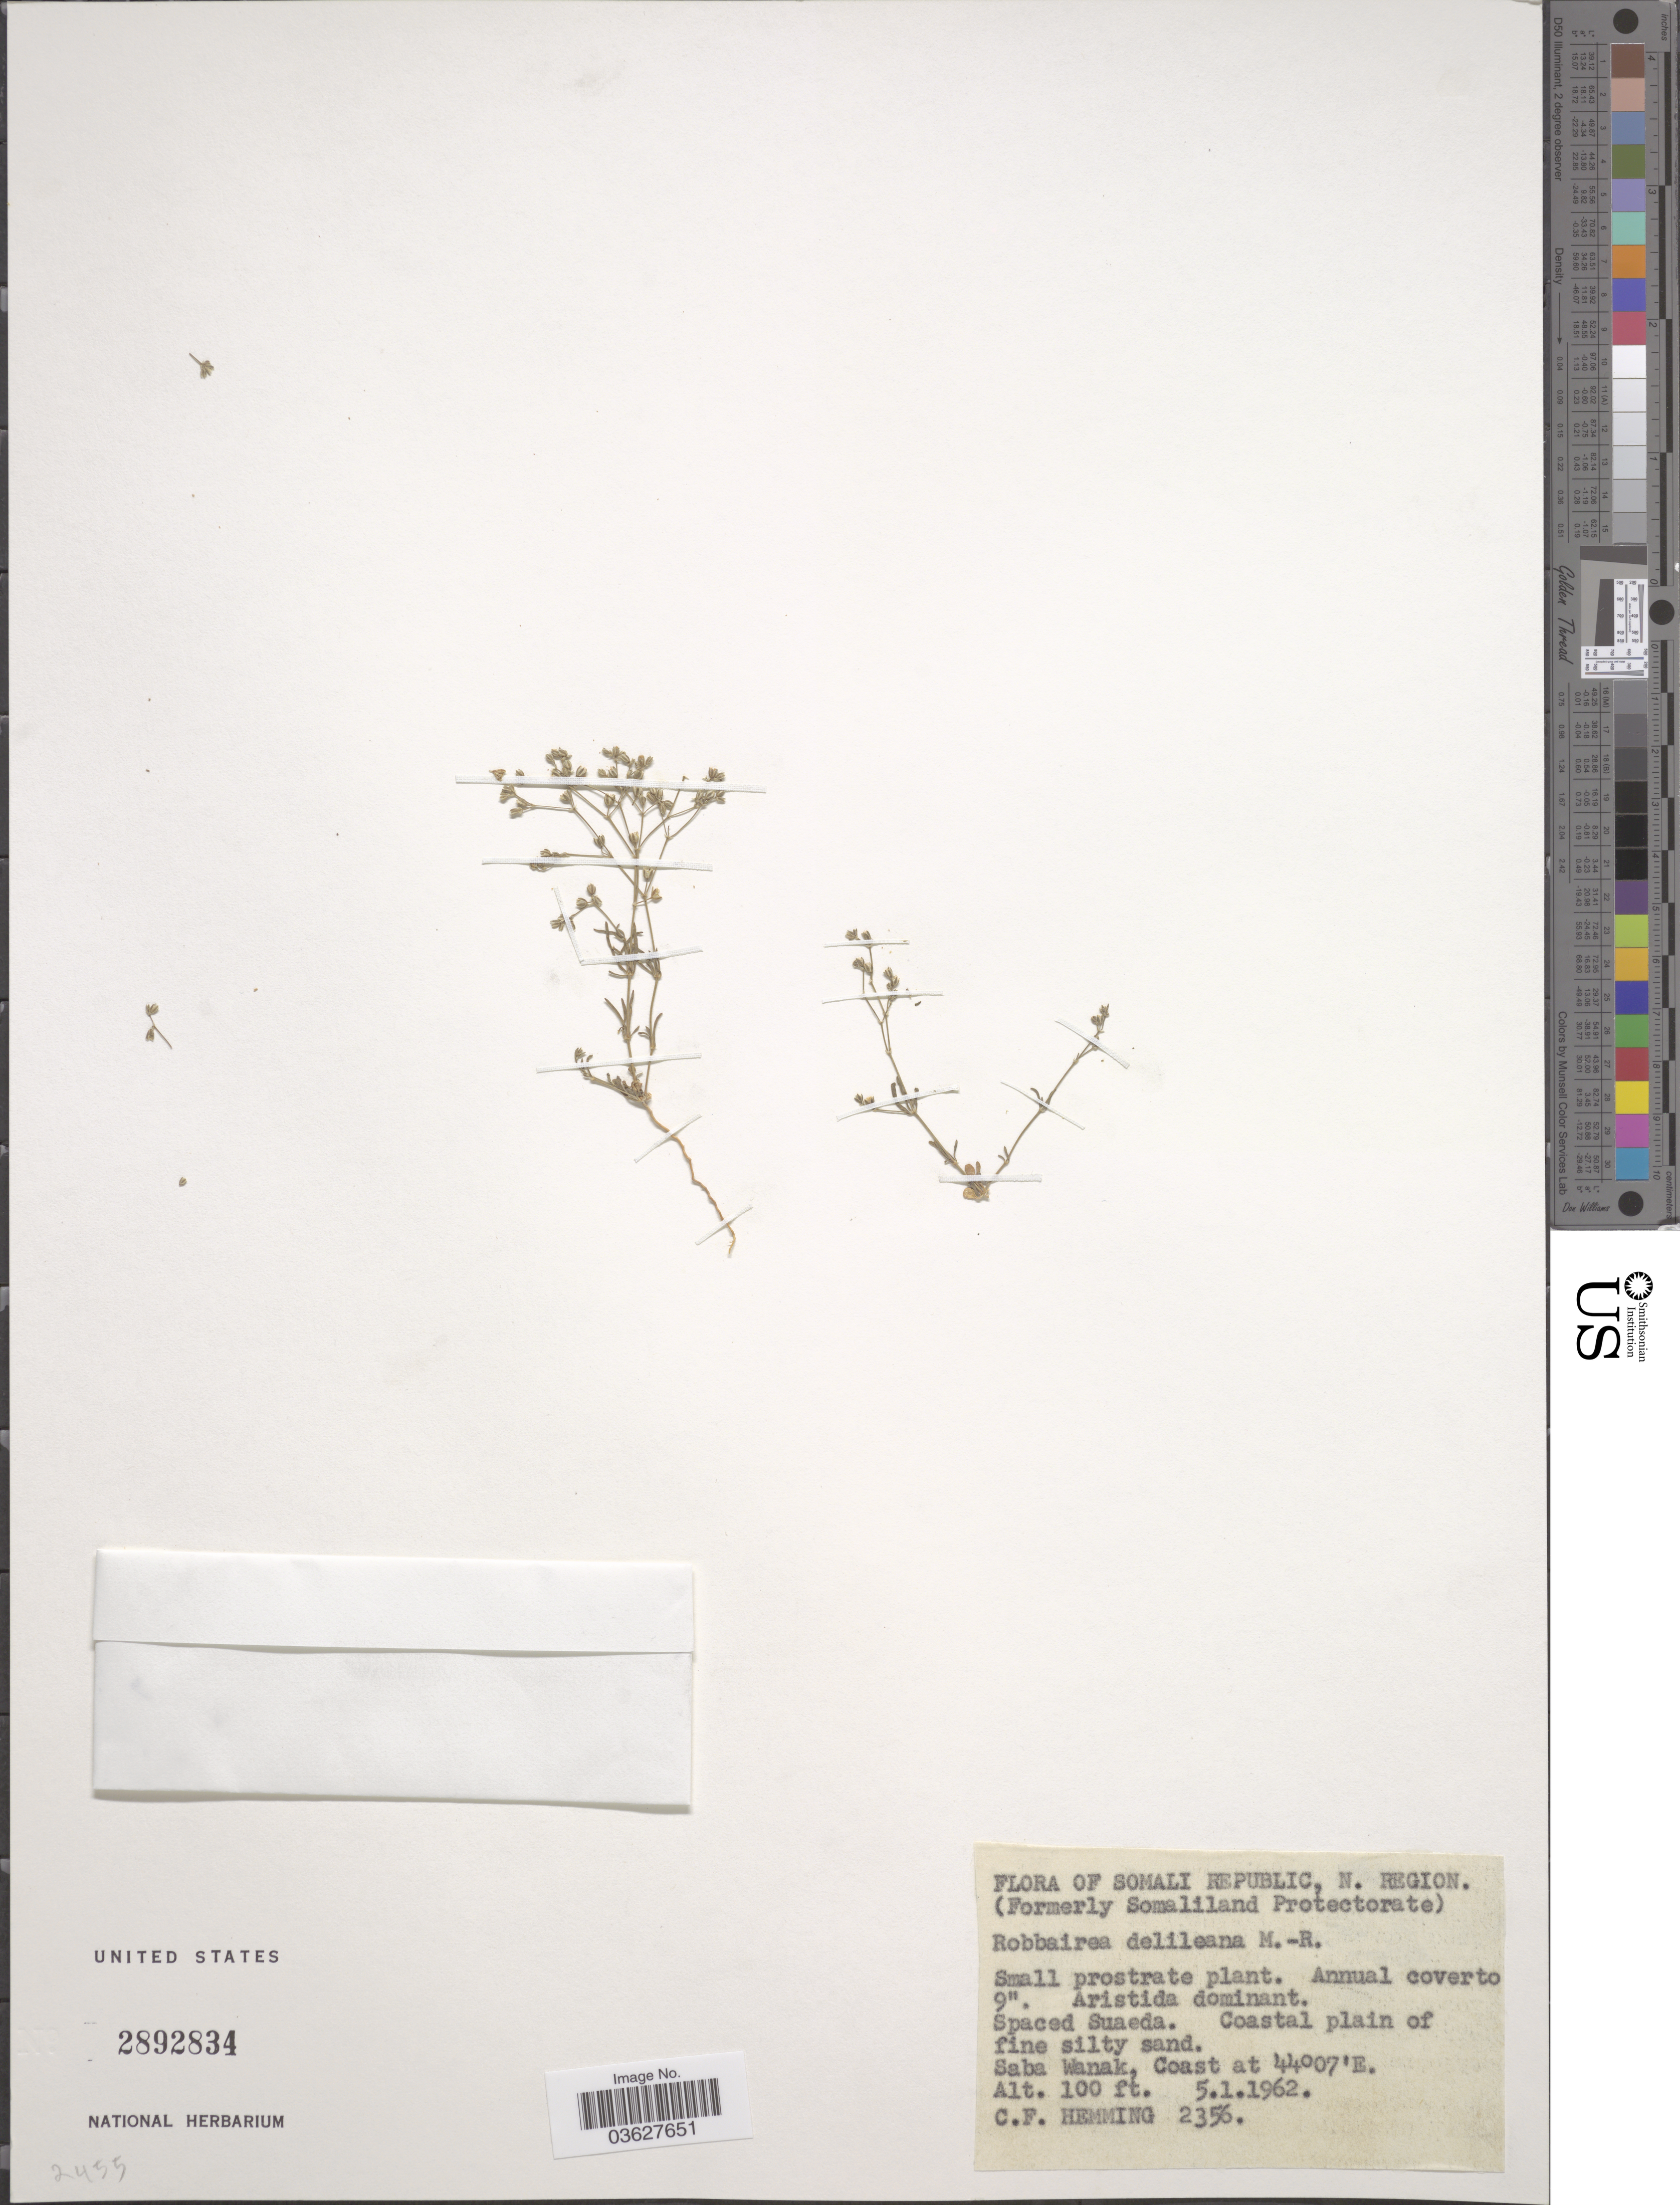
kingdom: Plantae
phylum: Tracheophyta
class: Magnoliopsida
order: Caryophyllales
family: Caryophyllaceae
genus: Polycarpaea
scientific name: Polycarpaea robbairea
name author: (Kuntze) Greuter & Burdet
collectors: C. Hemming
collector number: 2356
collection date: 1962-01-05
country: Somalia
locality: Somali Republic, N. Region. (Formerly Somaliland Protectorate). Coastal plain of fine salty sand. Saba Wanak, Coast.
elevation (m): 30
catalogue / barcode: US 2892834